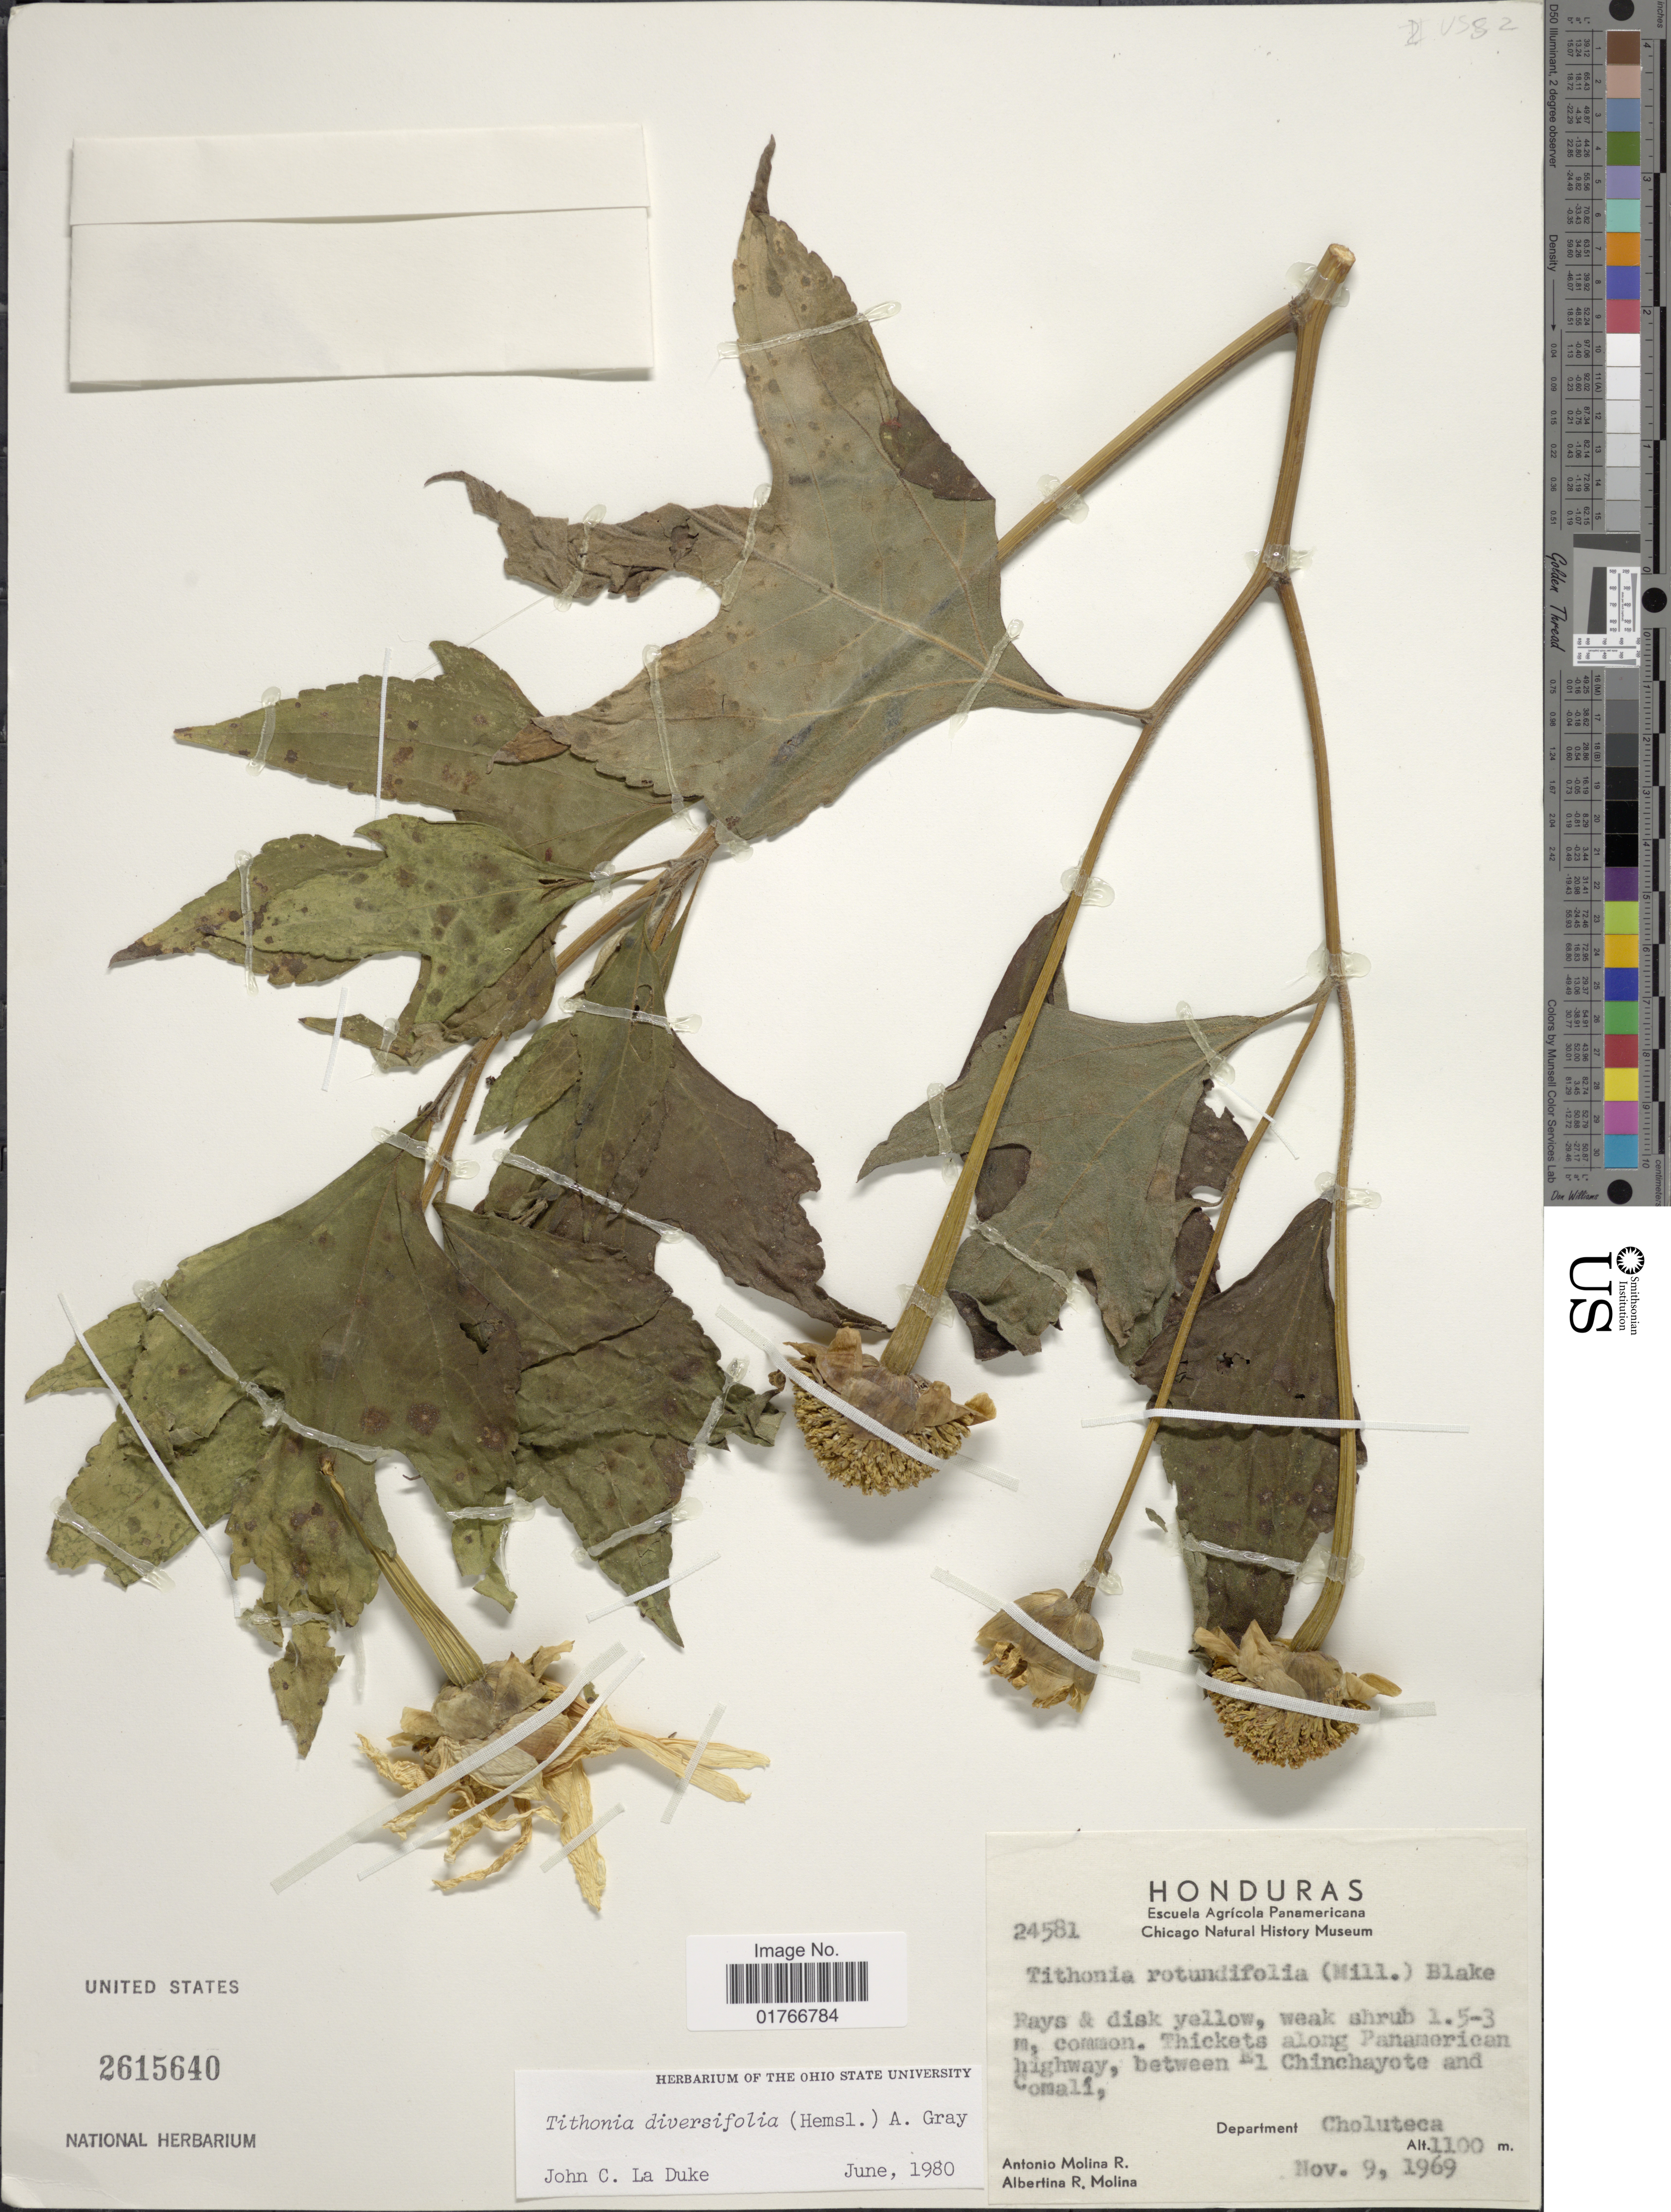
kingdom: Plantae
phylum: Tracheophyta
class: Magnoliopsida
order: Asterales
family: Asteraceae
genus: Tithonia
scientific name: Tithonia diversifolia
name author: (Hemsl.) A. Gray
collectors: A. Molina R. & A. R. Molina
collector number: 24581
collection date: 1969-11-09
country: Honduras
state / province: Choluteca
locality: Along Panamerican highway, between El Chinchayote and Comali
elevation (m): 1100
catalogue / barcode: US 2615640